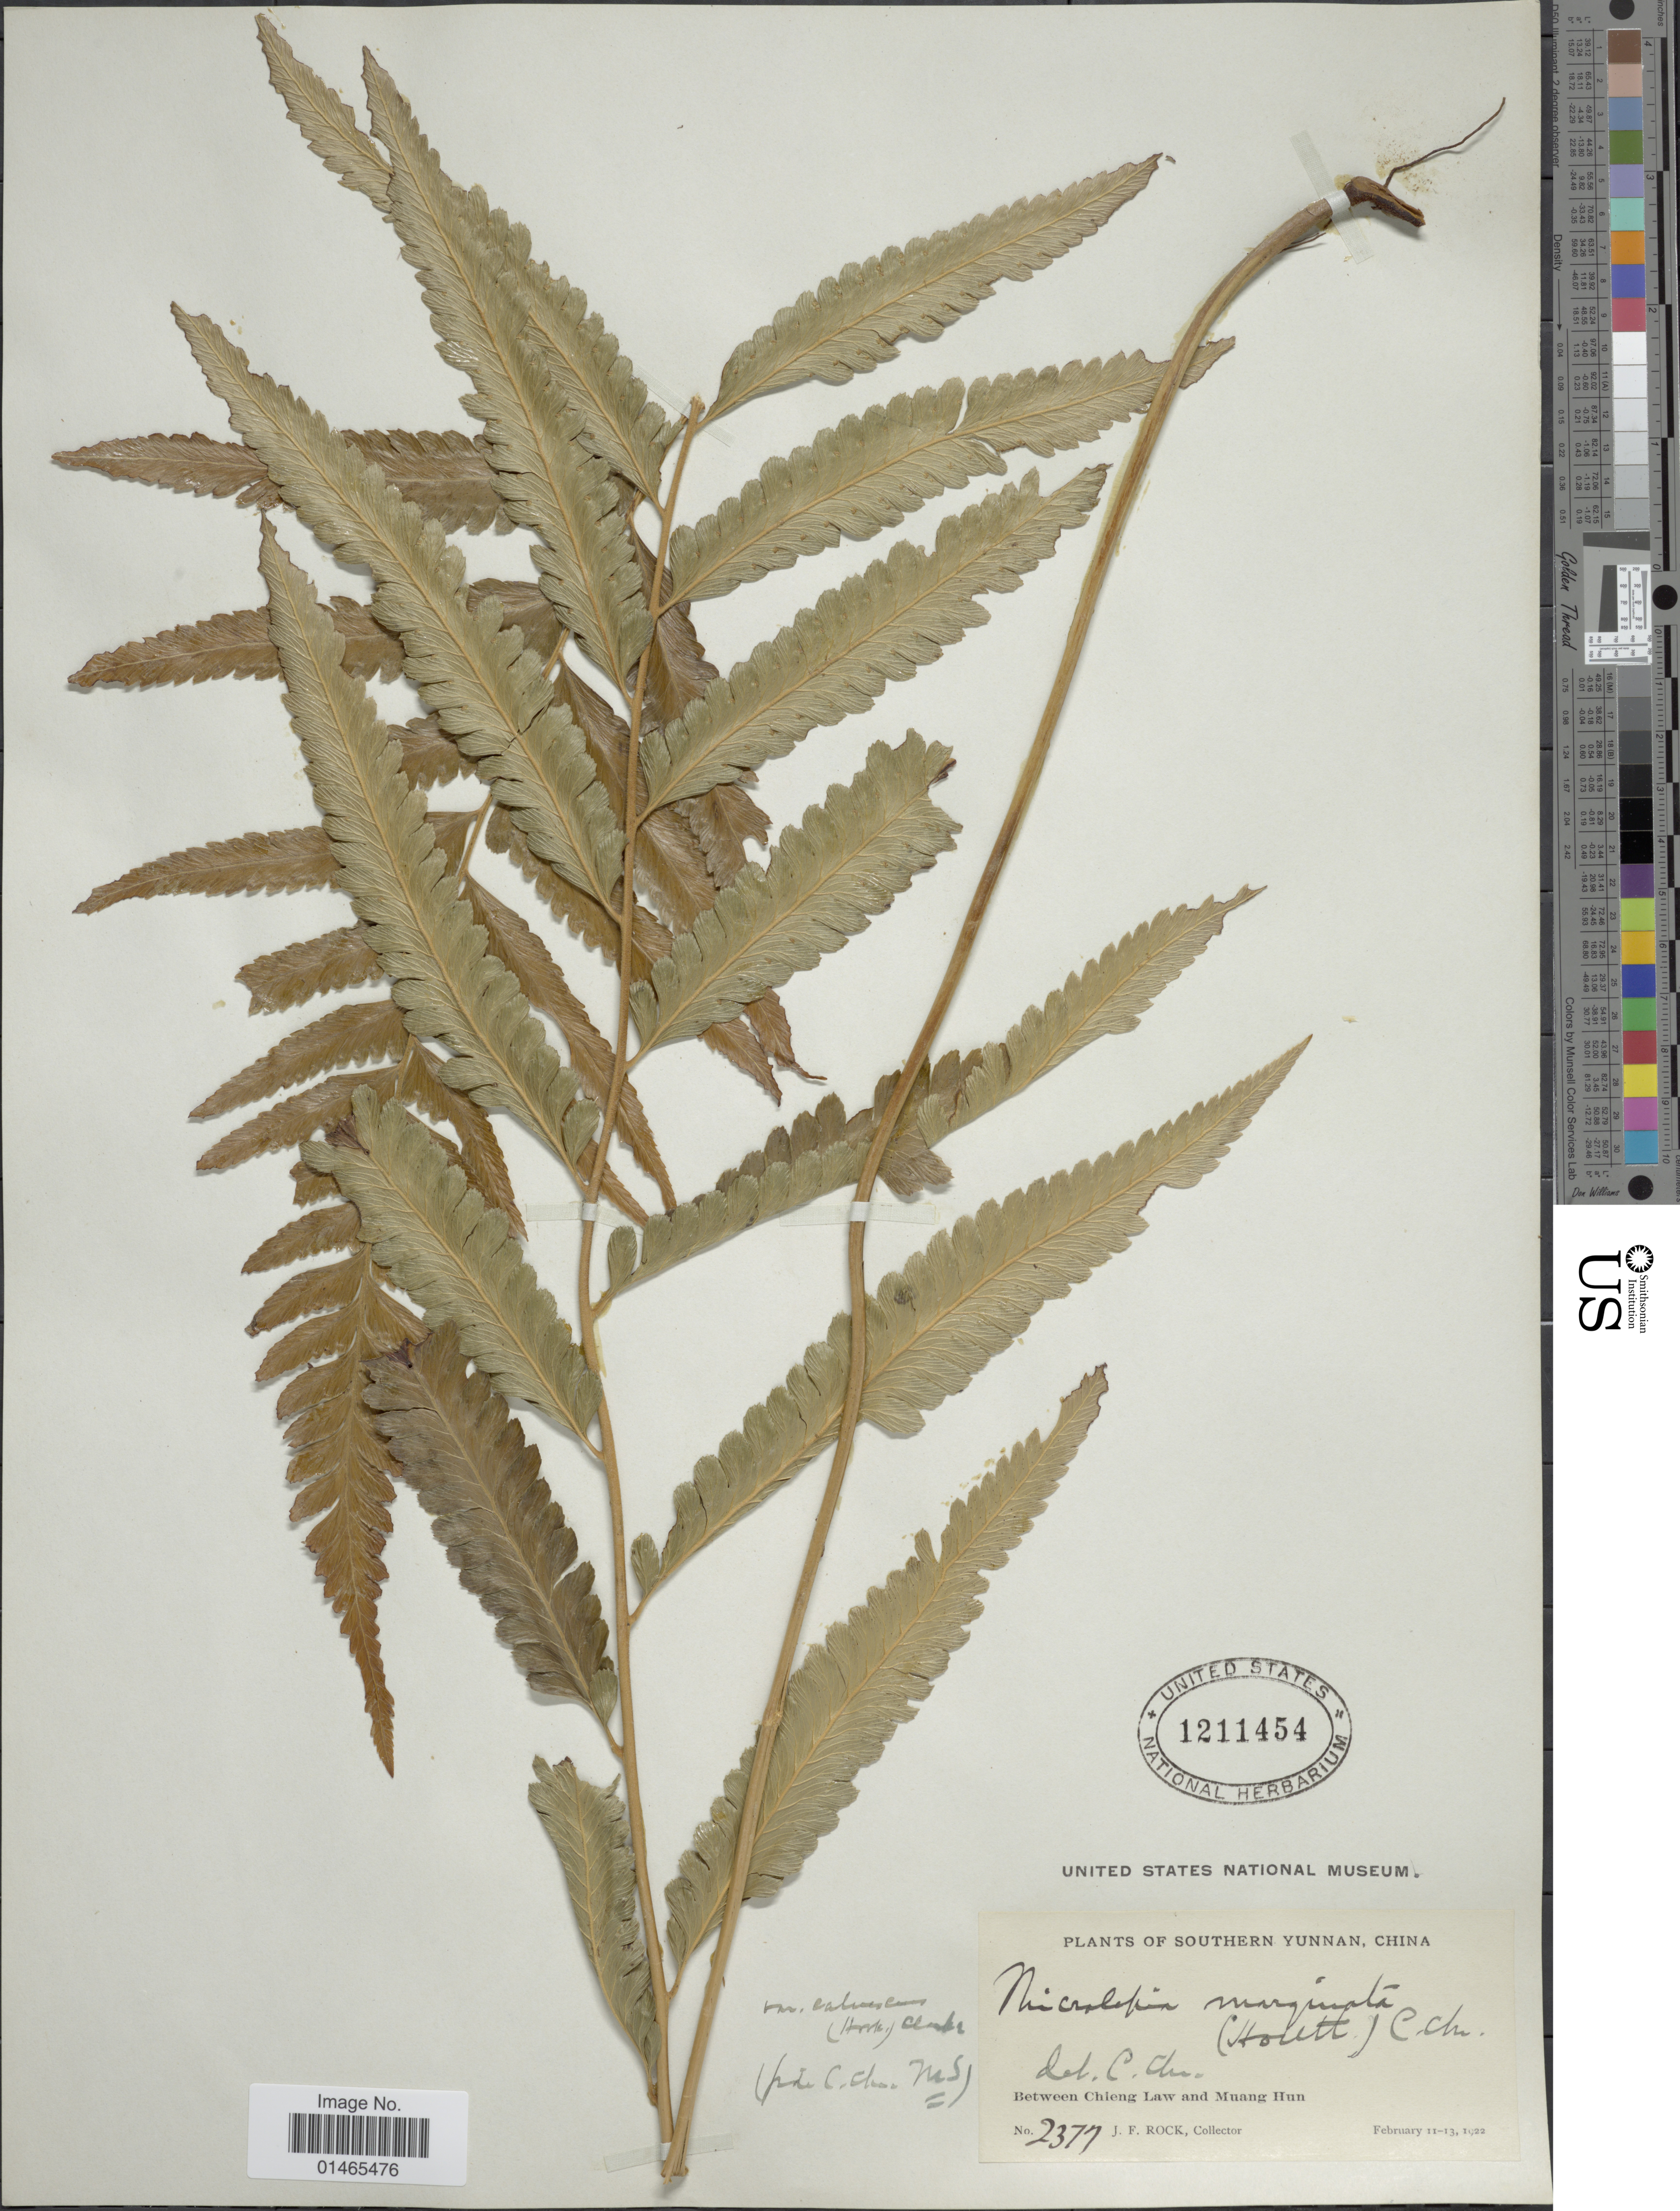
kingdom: Plantae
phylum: Tracheophyta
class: Polypodiopsida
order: Polypodiales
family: Dennstaedtiaceae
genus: Microlepia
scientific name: Microlepia marginata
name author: (Houtt.) C. Chr.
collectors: J. Rock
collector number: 2377*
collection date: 1922-02-11/1922-02-13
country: China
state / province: Yunnan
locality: Southern Yunnan, Between Chieng Law and Muang Hun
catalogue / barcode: US 1211454